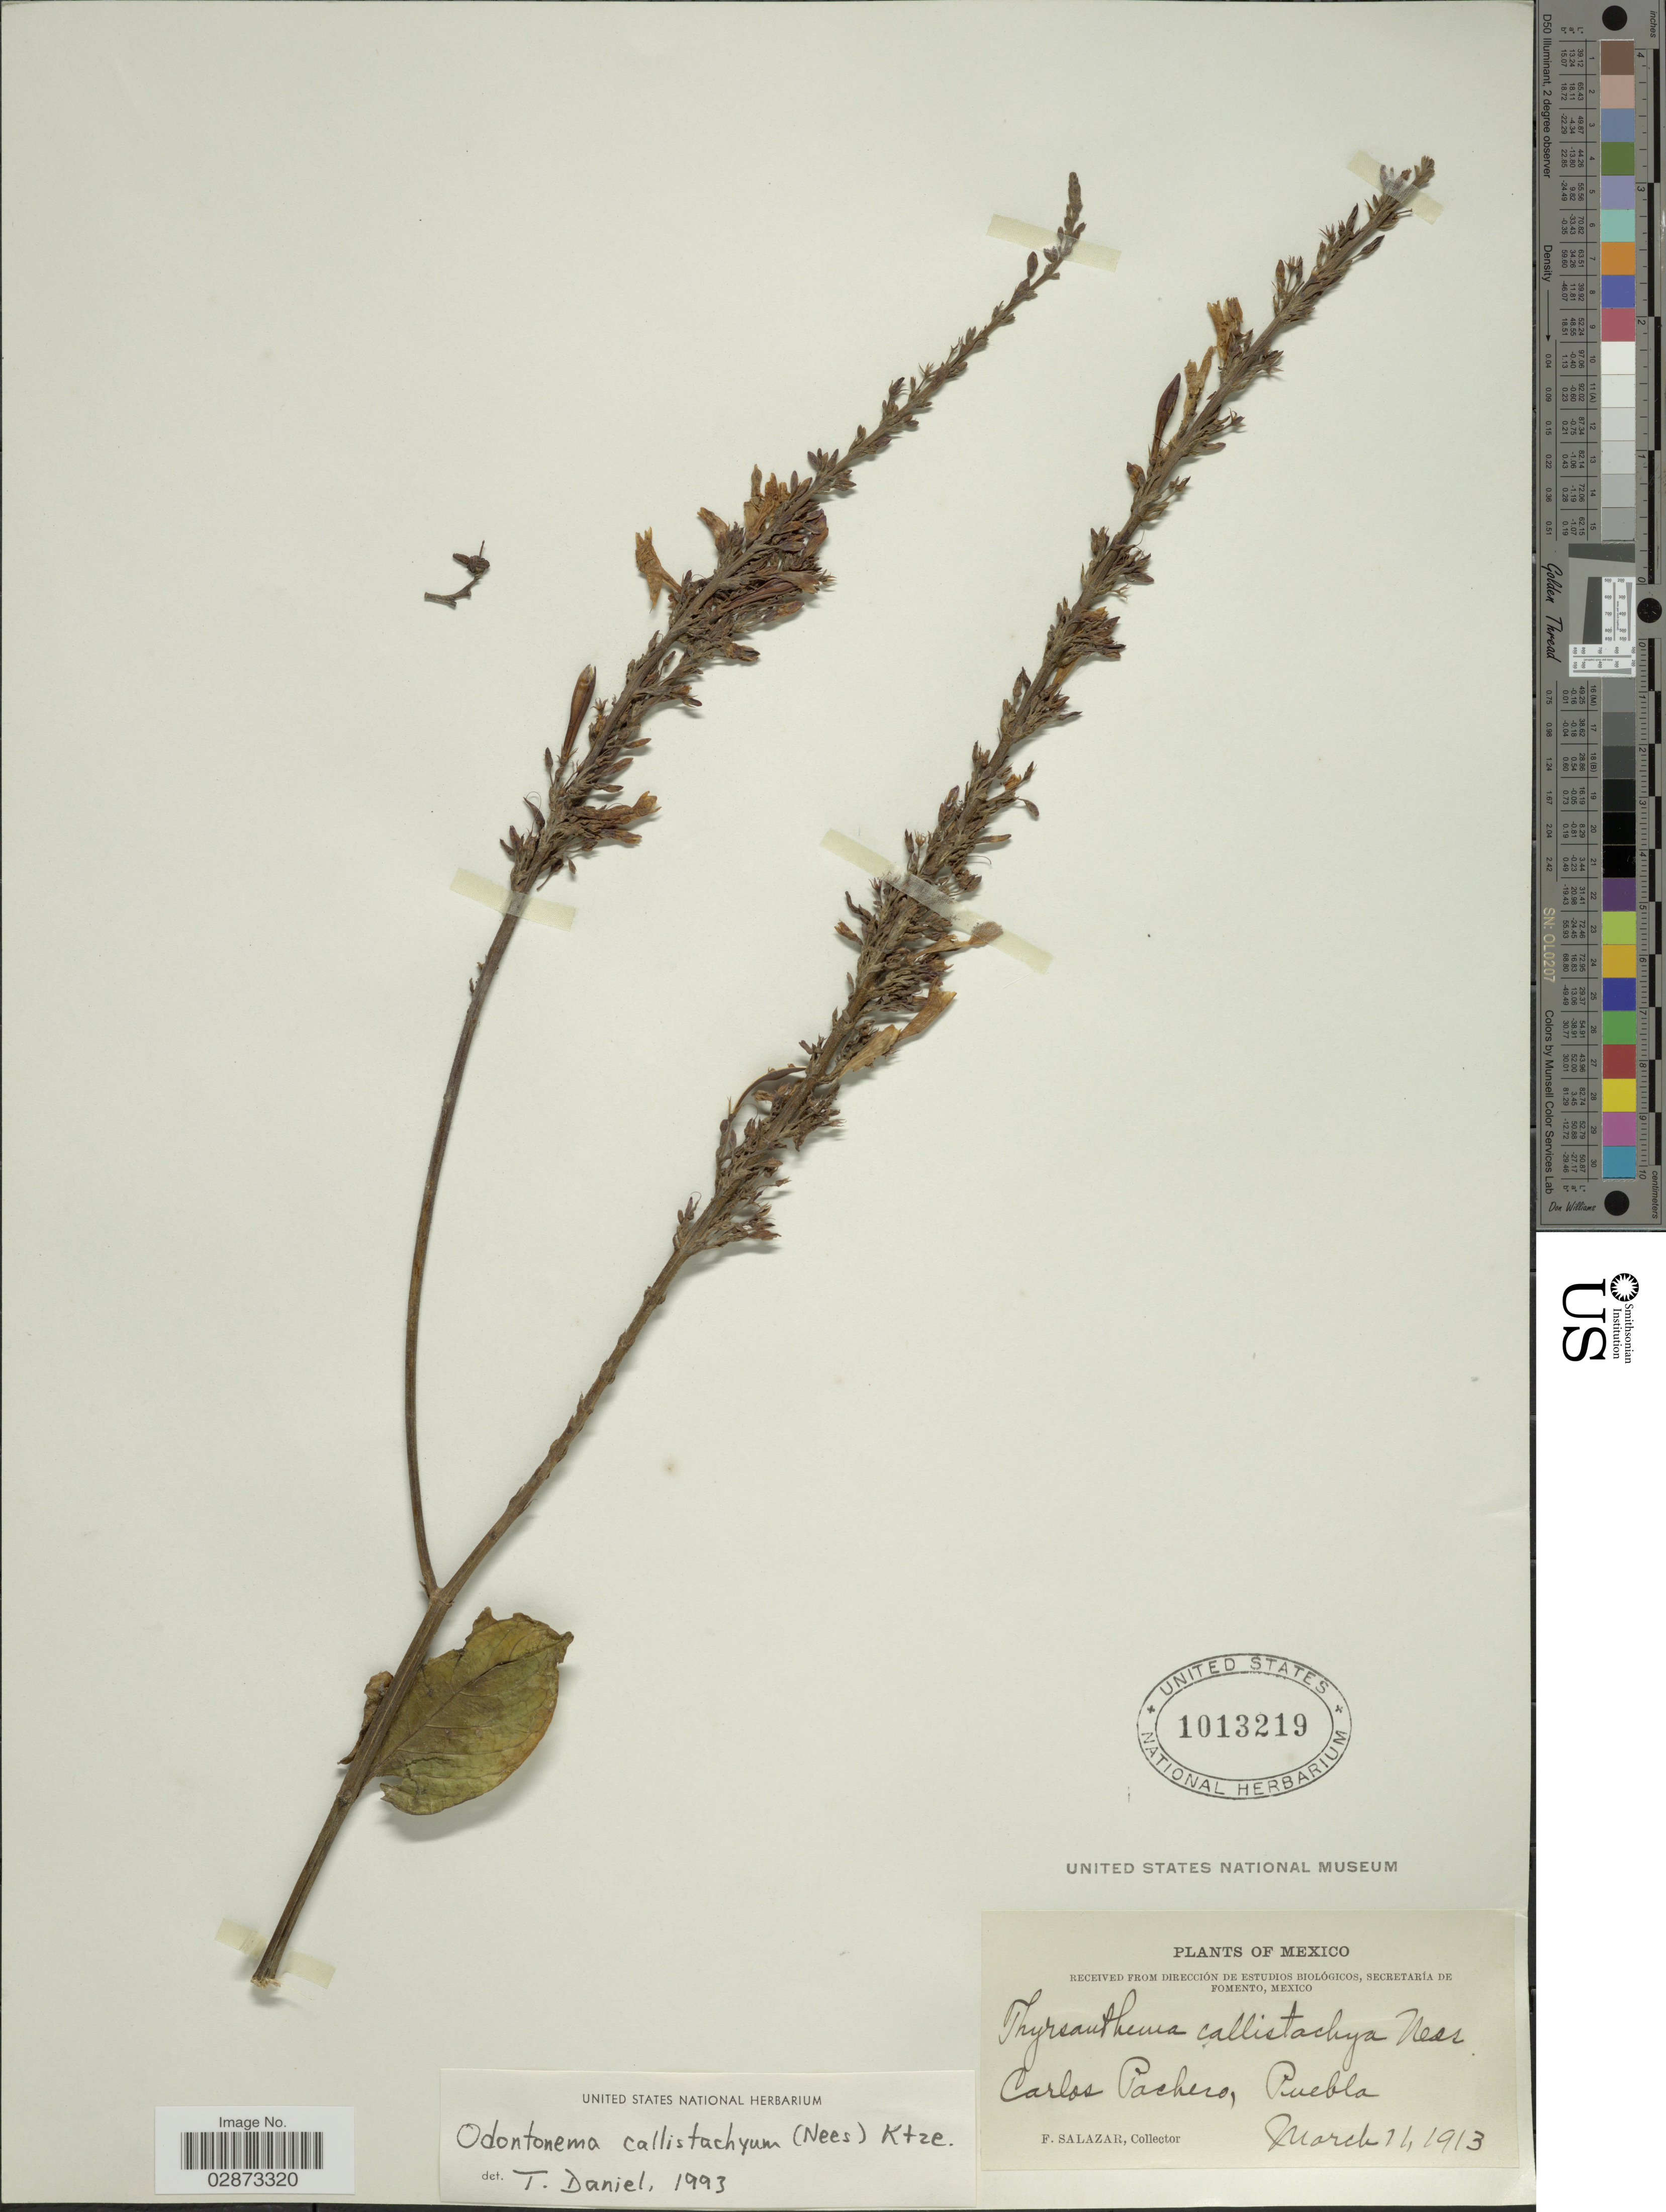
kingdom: Plantae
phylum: Tracheophyta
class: Magnoliopsida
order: Lamiales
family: Acanthaceae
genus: Odontonema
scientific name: Odontonema callistachyum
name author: (Schltdl. & Cham.) Kuntze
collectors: F. Salazar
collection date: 1913-03-14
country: Mexico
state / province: Puebla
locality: Carlos Pachero.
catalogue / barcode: US 1013219